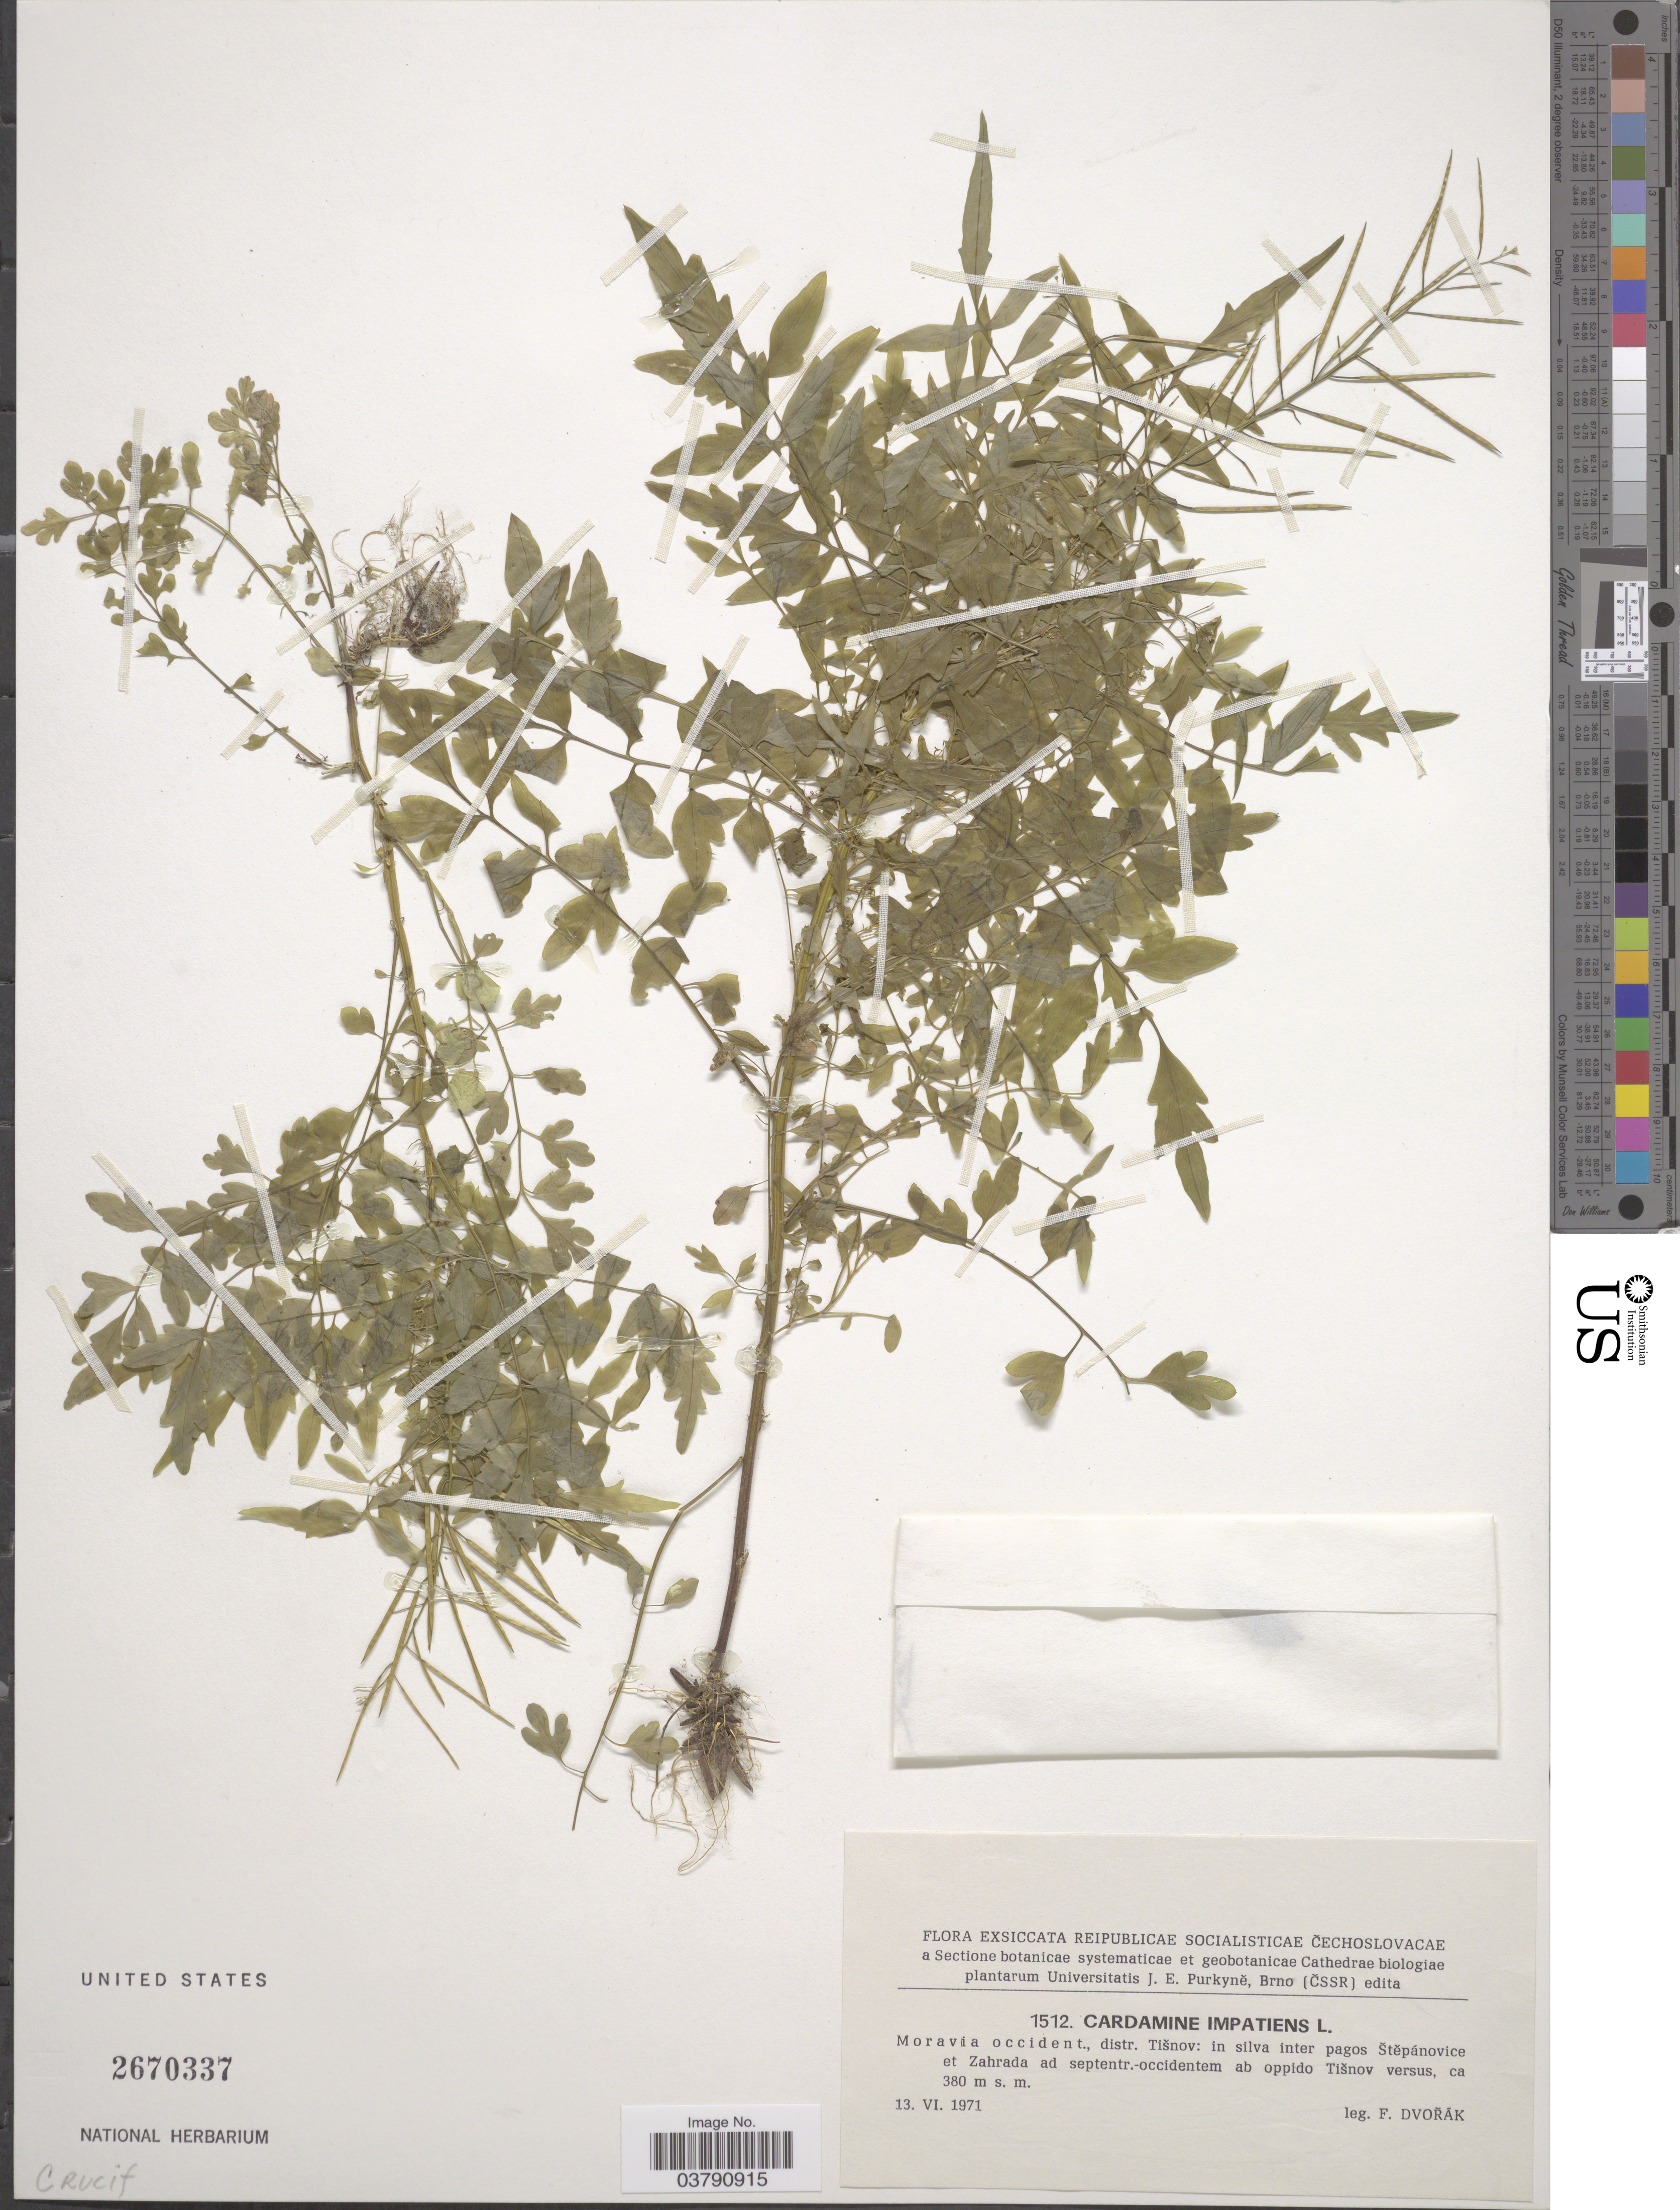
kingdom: Plantae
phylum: Tracheophyta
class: Magnoliopsida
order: Brassicales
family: Brassicaceae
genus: Cardamine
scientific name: Cardamine impatiens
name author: L.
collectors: F. Dvořák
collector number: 1512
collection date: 1971-06-13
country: Czechia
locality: Reipublicae Socialisticae Čechoslovacae. Moravia occident., distr.. Tišnov: in silva inter pagos Štěpánovice et Zahrada ad septentr.-occidentem ab oppido Tišnov versus.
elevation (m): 380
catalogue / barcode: US 2670337